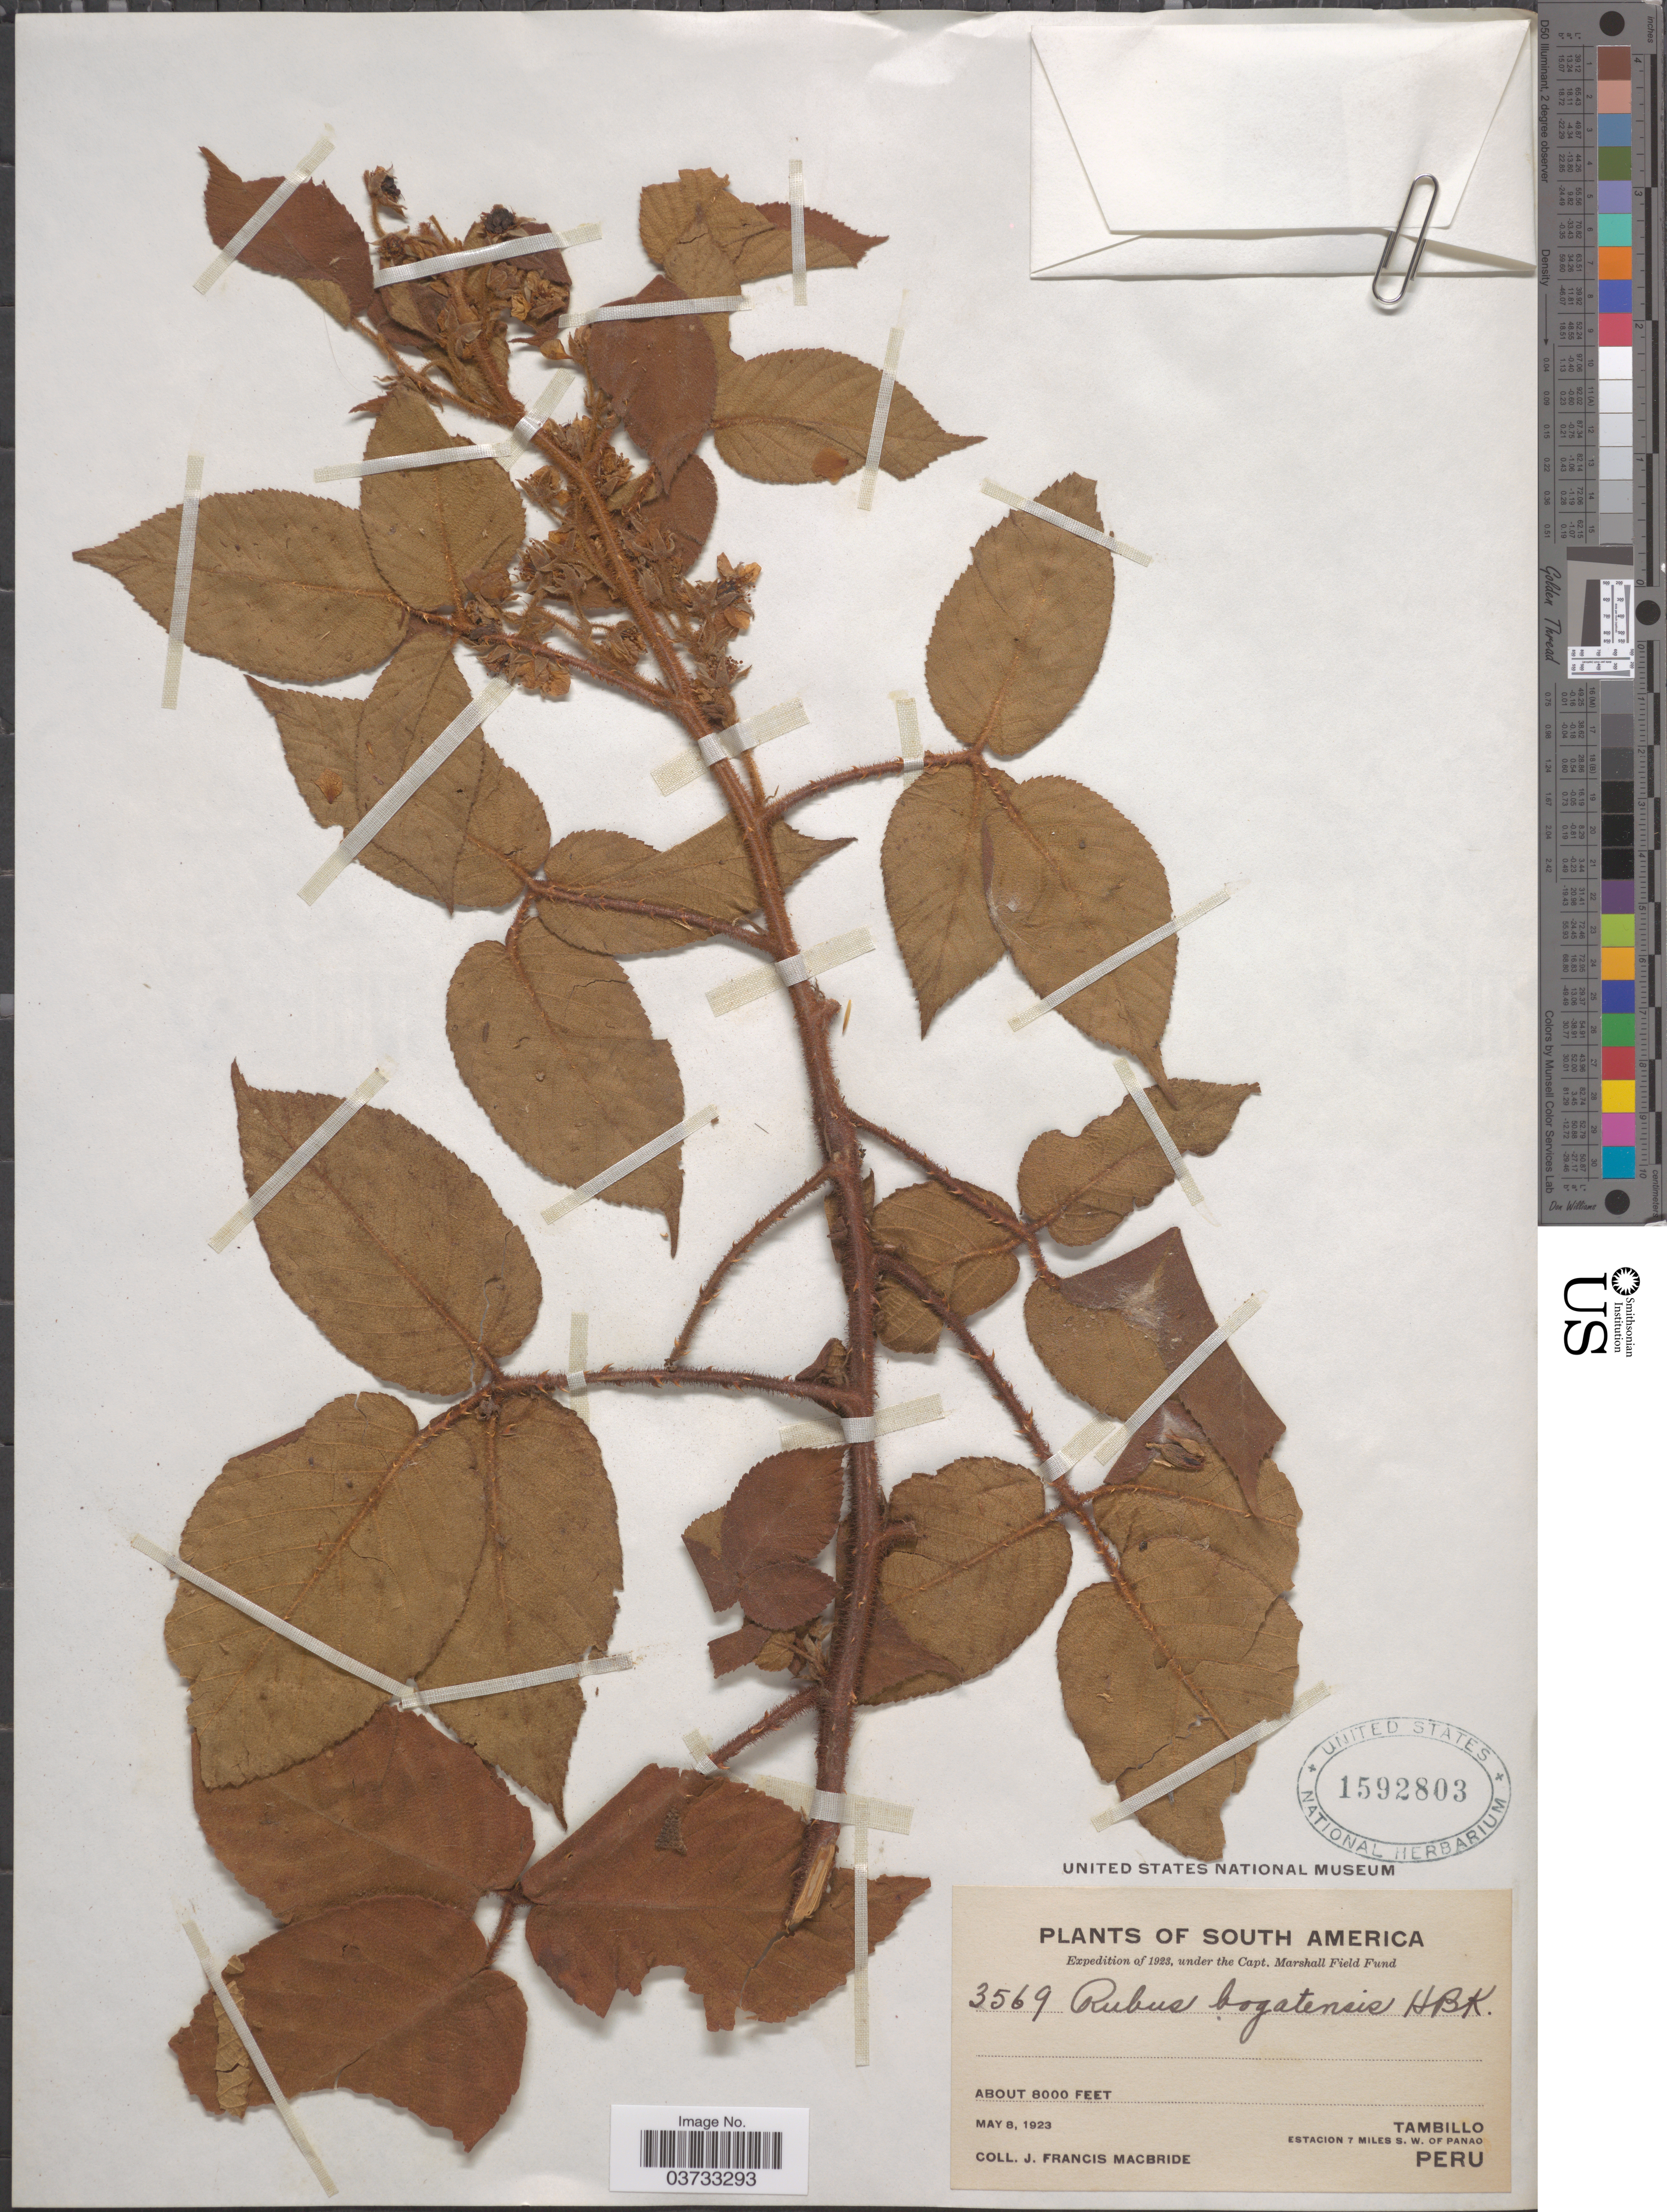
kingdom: Plantae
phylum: Tracheophyta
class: Magnoliopsida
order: Rosales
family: Rosaceae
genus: Rubus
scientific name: Rubus bogotensis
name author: Kunth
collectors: J. F. Macbride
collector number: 3569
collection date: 1923-05-08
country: Peru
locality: Tambillo. Estacion 7 miles S. W. of Panao.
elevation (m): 2438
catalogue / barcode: US 1592803